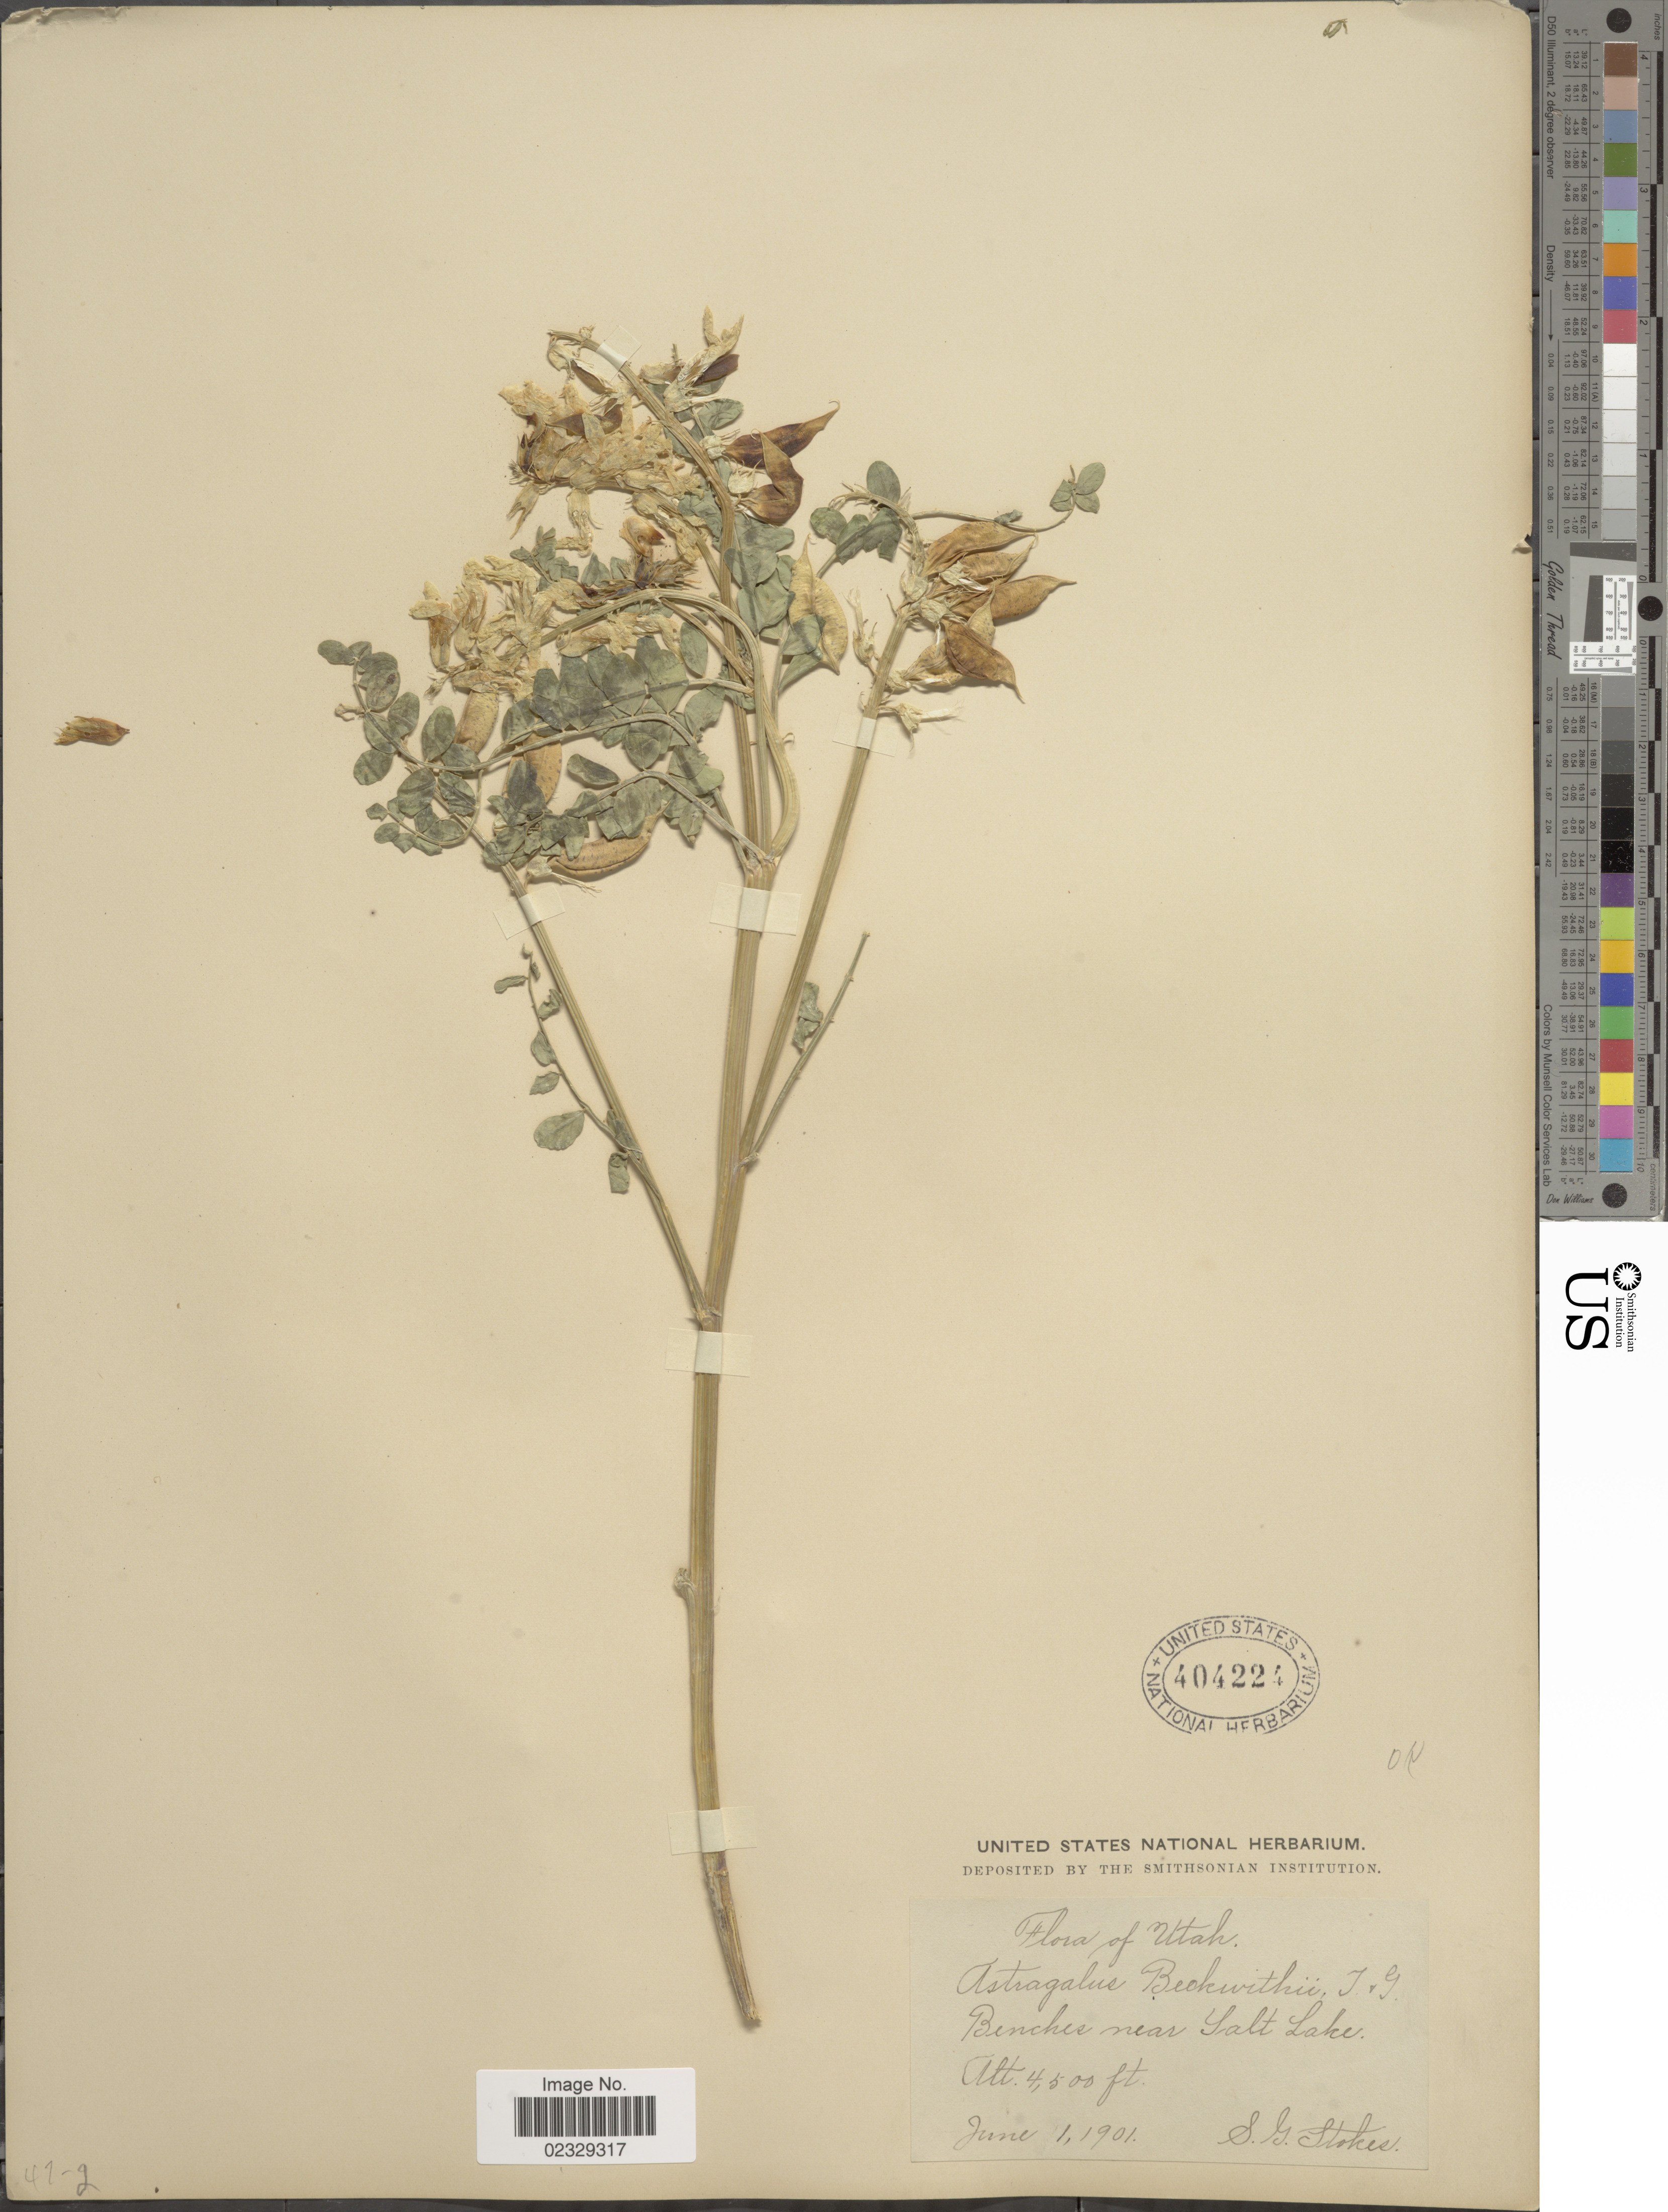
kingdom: Plantae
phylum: Tracheophyta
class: Magnoliopsida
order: Fabales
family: Fabaceae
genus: Astragalus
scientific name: Astragalus beckwithii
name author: Torr. & A. Gray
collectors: S. G. Stokes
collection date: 1901-06-01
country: United States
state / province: Utah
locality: Benches near Salt Lake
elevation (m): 1372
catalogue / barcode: US 404224